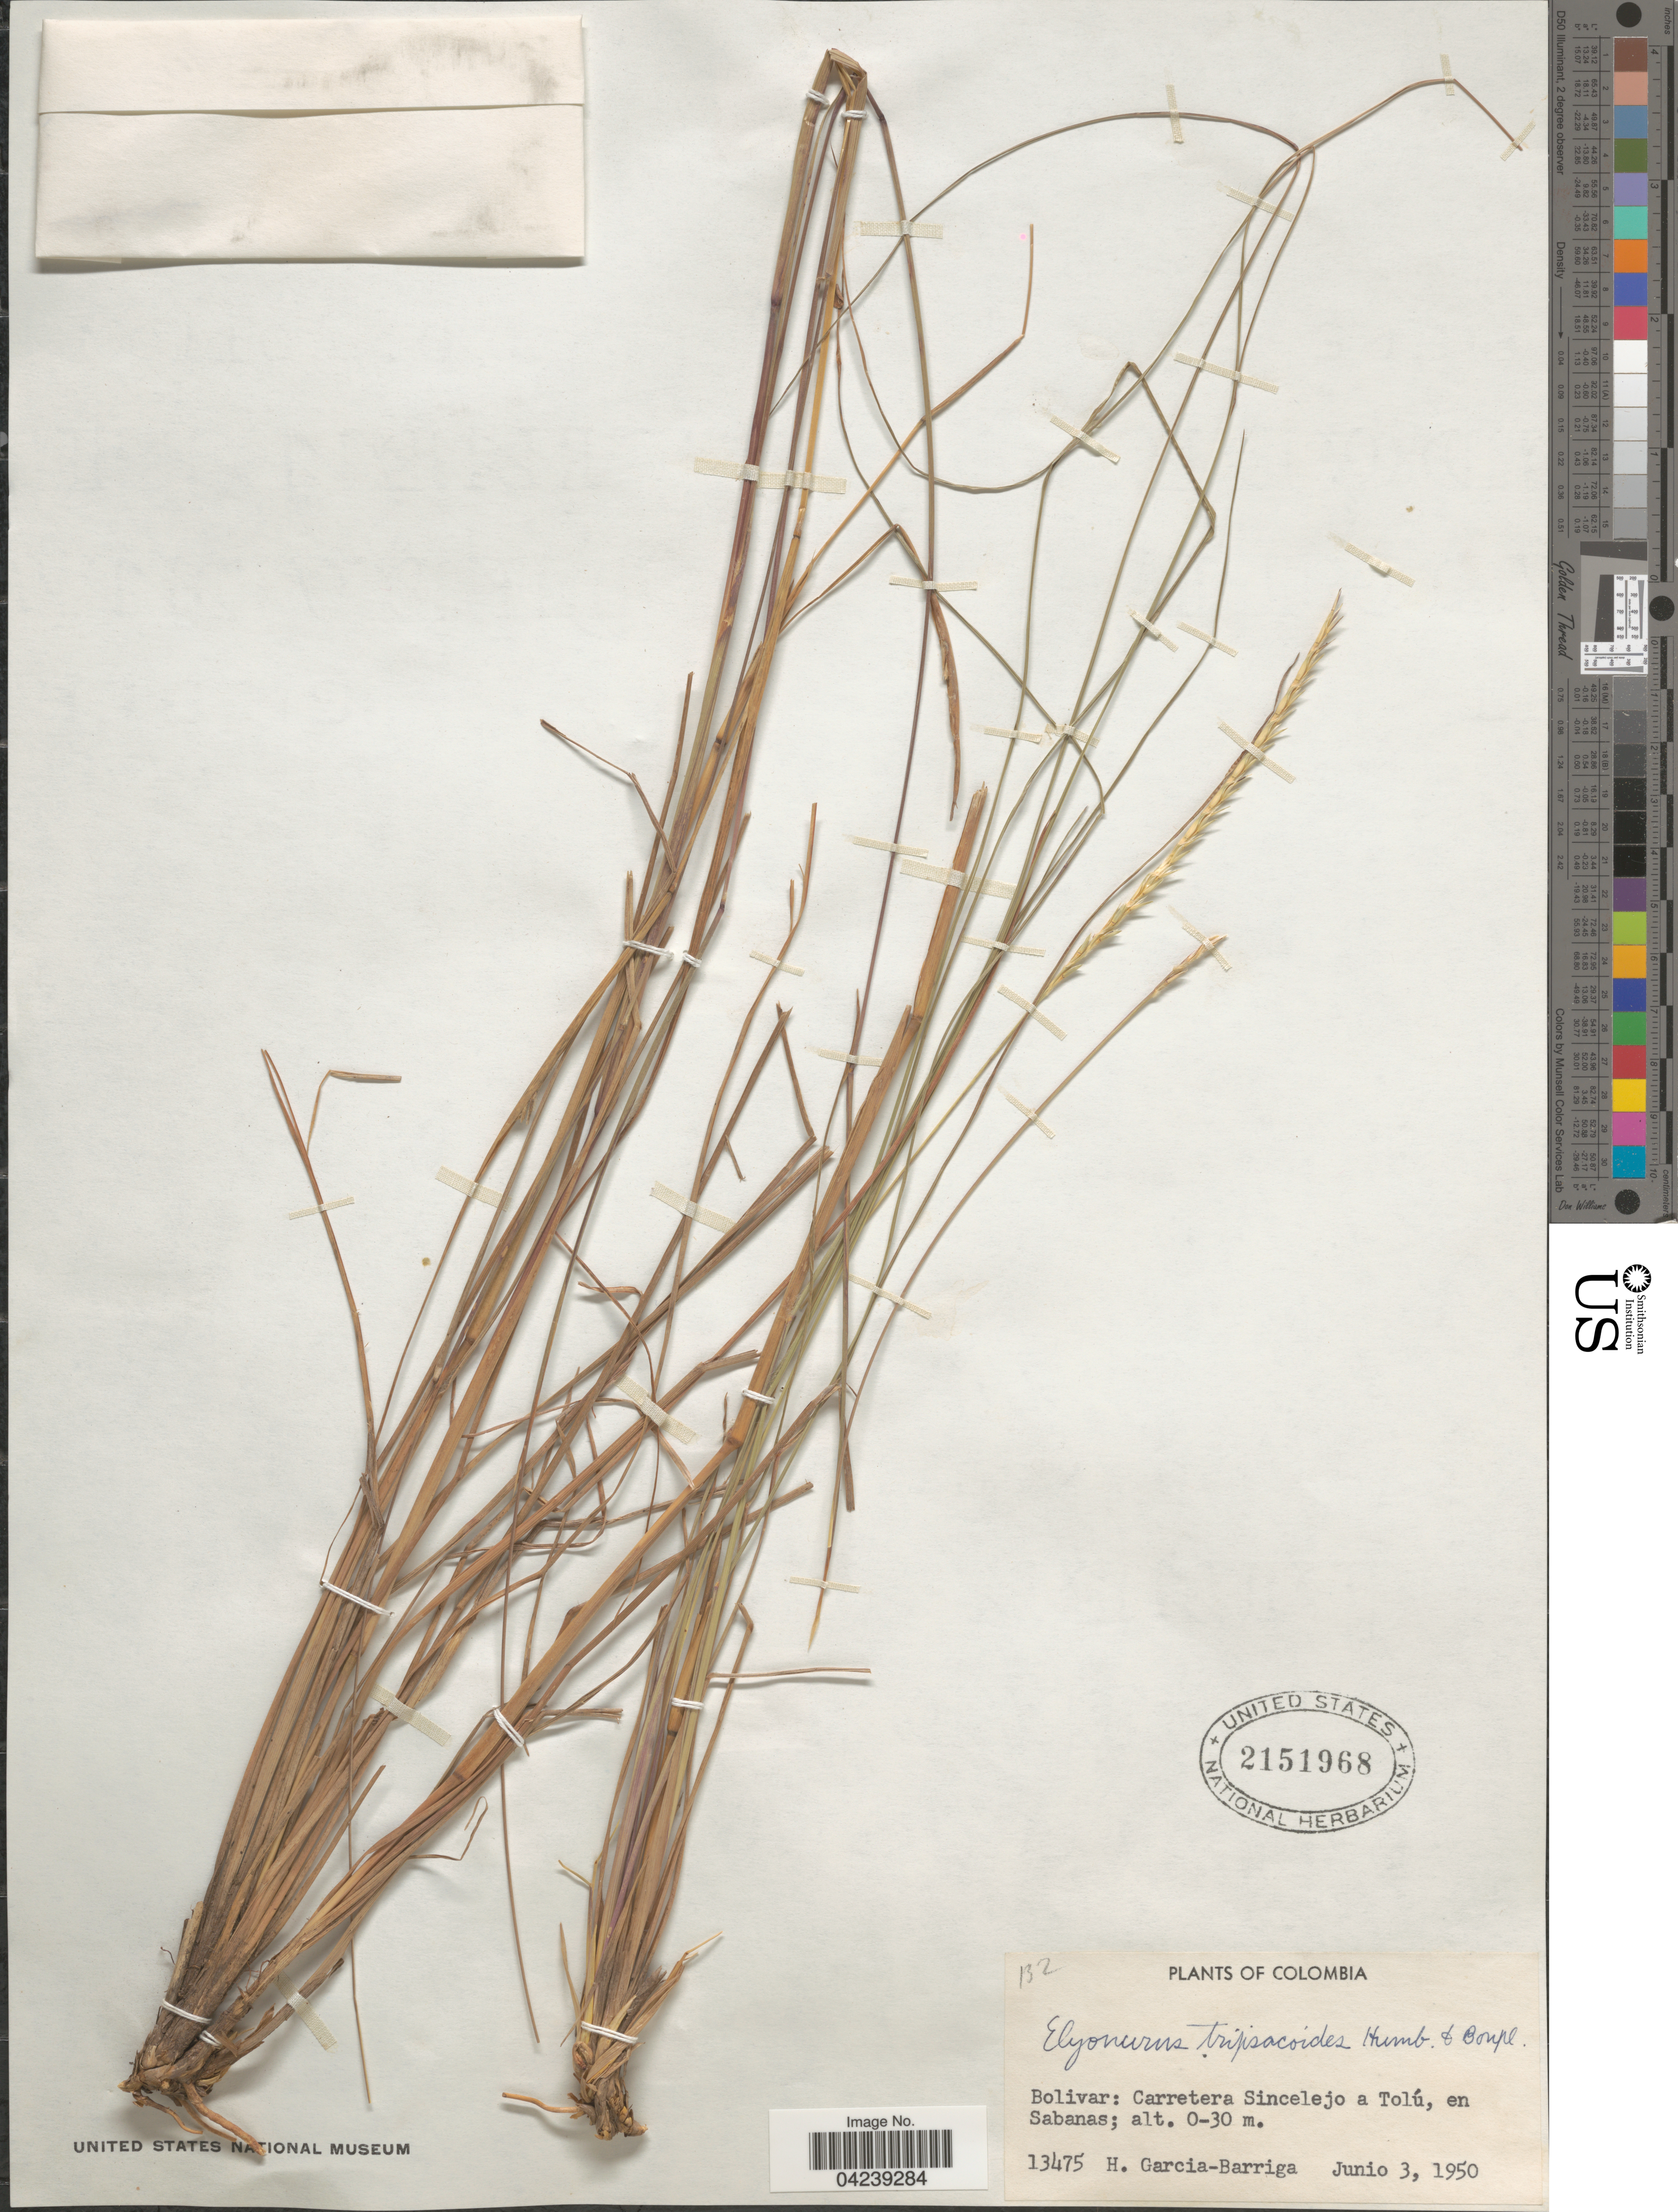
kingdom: Plantae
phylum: Tracheophyta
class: Liliopsida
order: Poales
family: Poaceae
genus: Elionurus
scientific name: Elionurus tripsacoides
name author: Humb. & Bonpl. ex Willd.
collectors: H. García Barriga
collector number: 13475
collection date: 1950-06-03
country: Colombia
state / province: Bolívar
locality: Carretera Sincelejo a Tolú, en Sabanas.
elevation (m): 0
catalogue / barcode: US 2151968